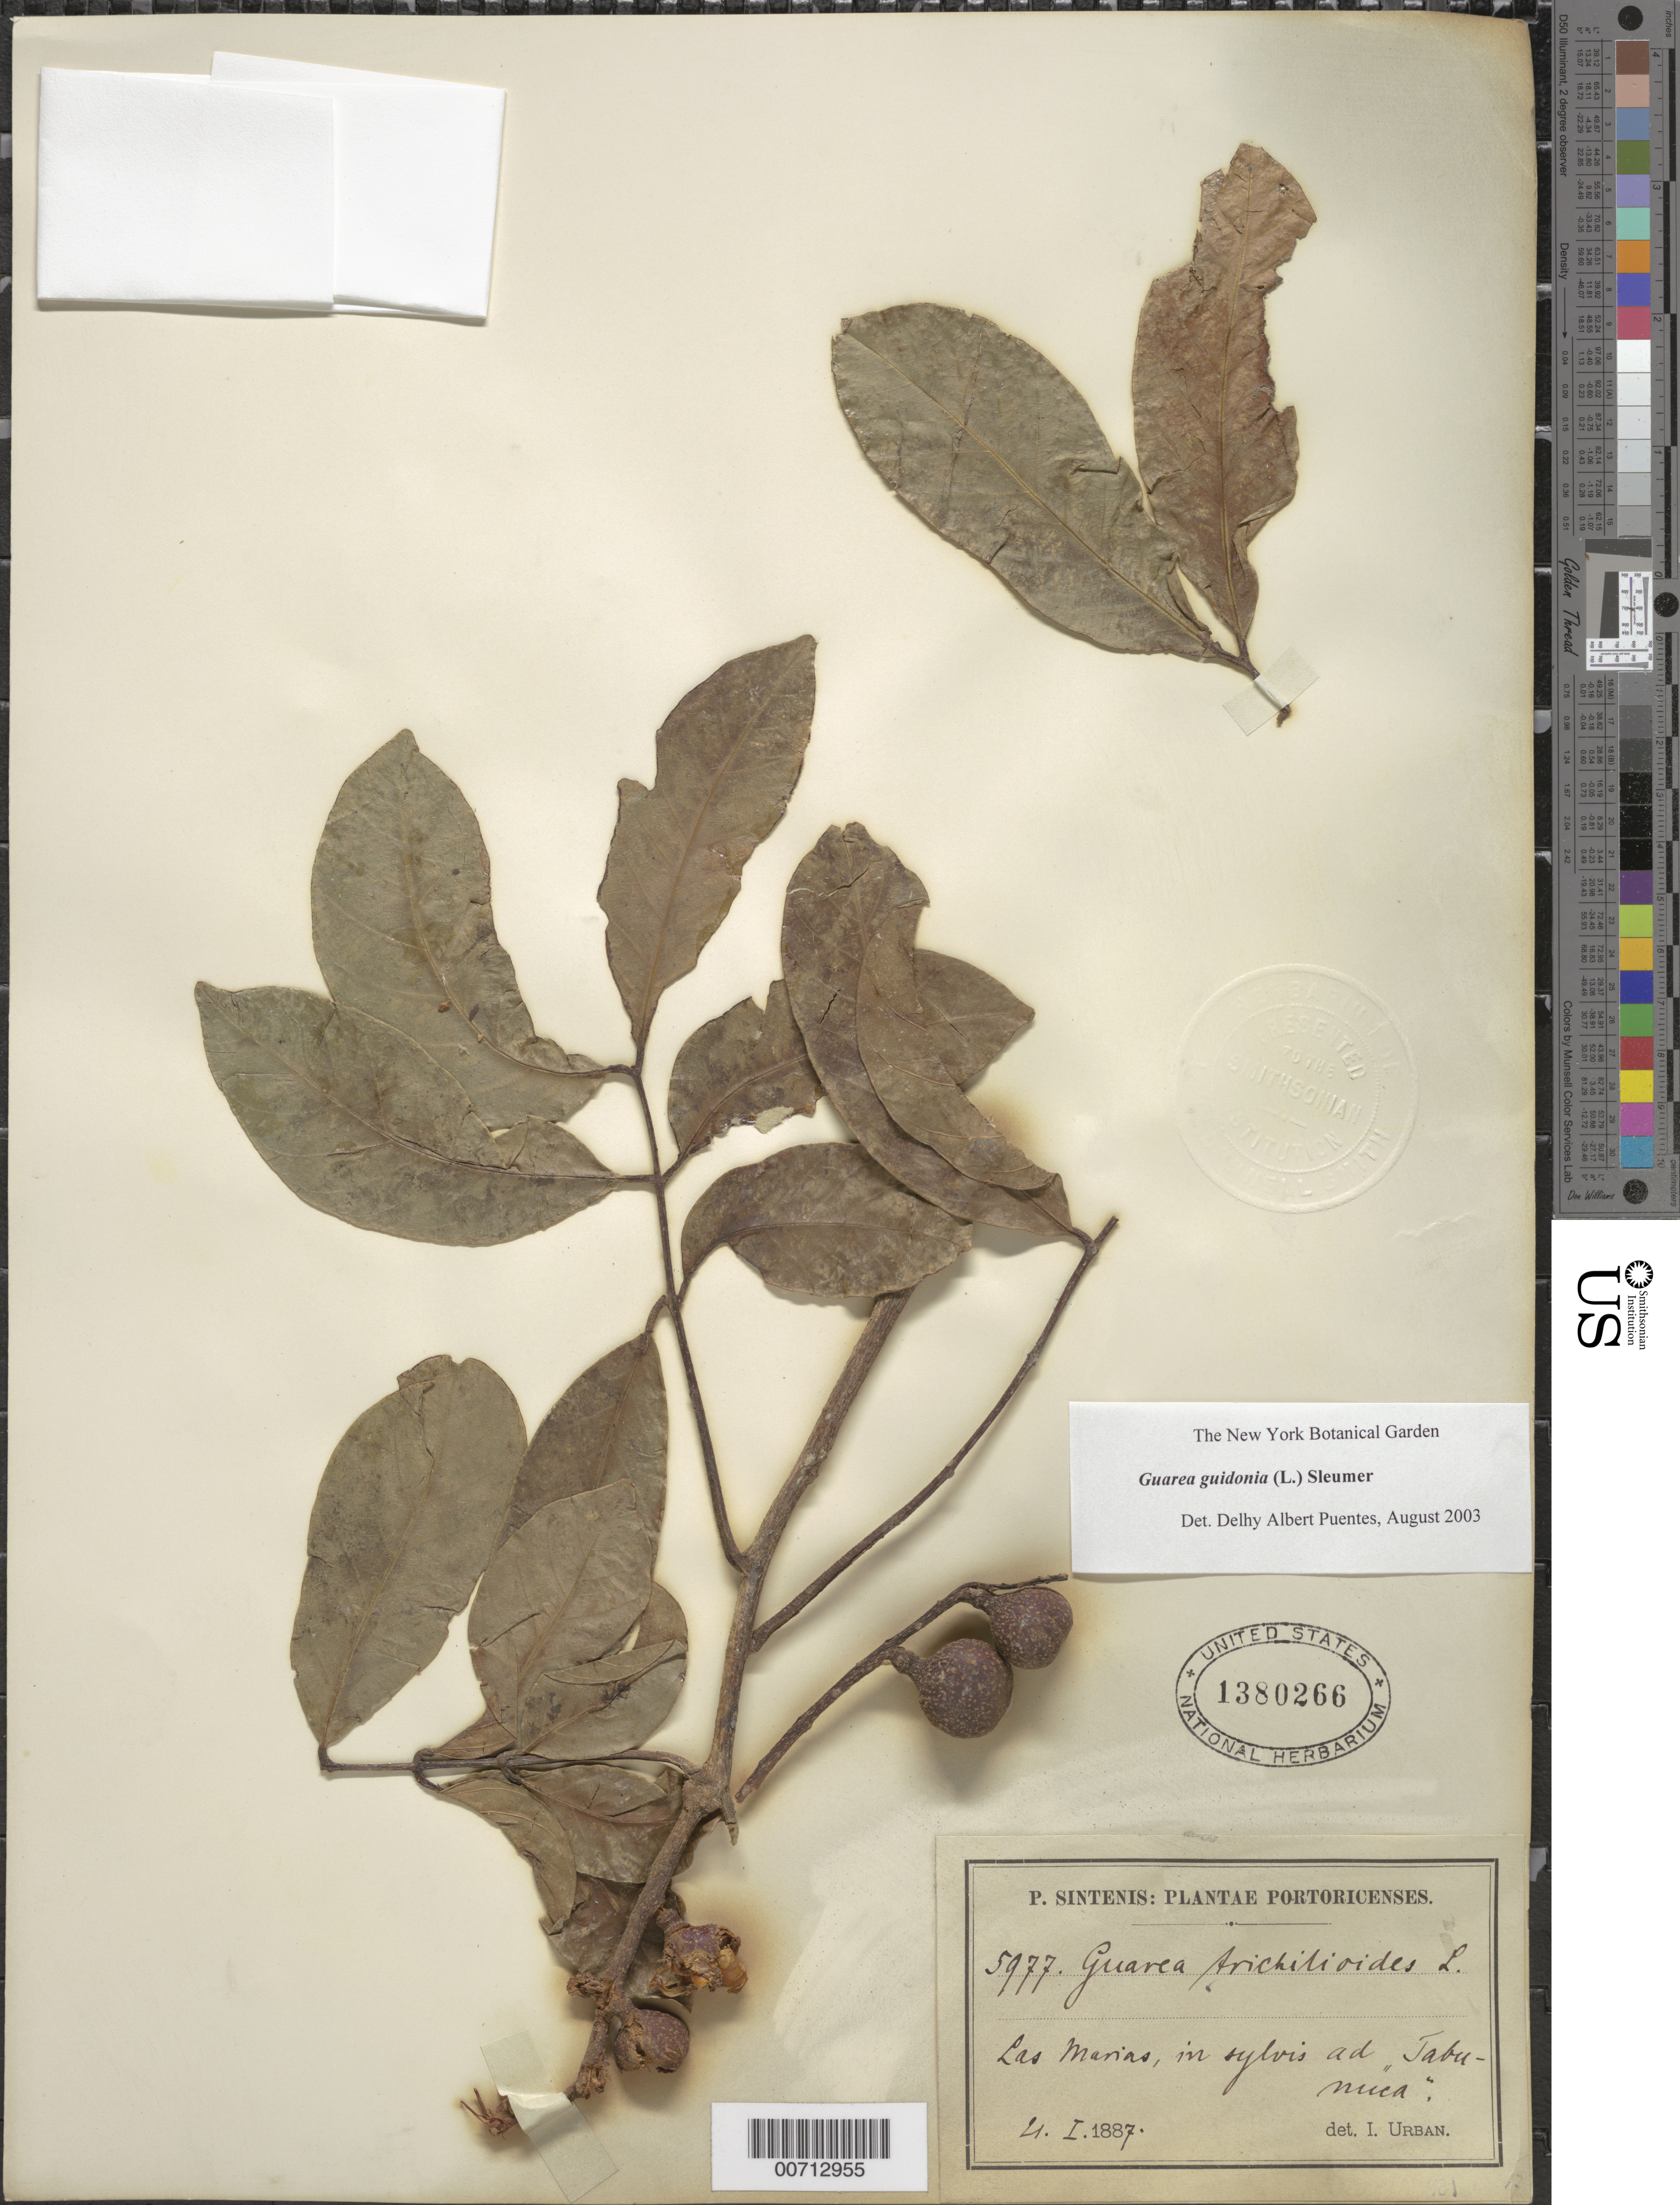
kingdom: Plantae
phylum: Tracheophyta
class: Magnoliopsida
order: Sapindales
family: Meliaceae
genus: Guarea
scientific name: Guarea trichilioides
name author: L.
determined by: Urban, Ignatz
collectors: P. Sintenis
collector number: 5977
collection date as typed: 21 Jan 1887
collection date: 1887-01-21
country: Puerto Rico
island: Greater Antilles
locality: Las Marias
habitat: In sylvis ad Jabu-nuca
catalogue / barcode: US 1380266